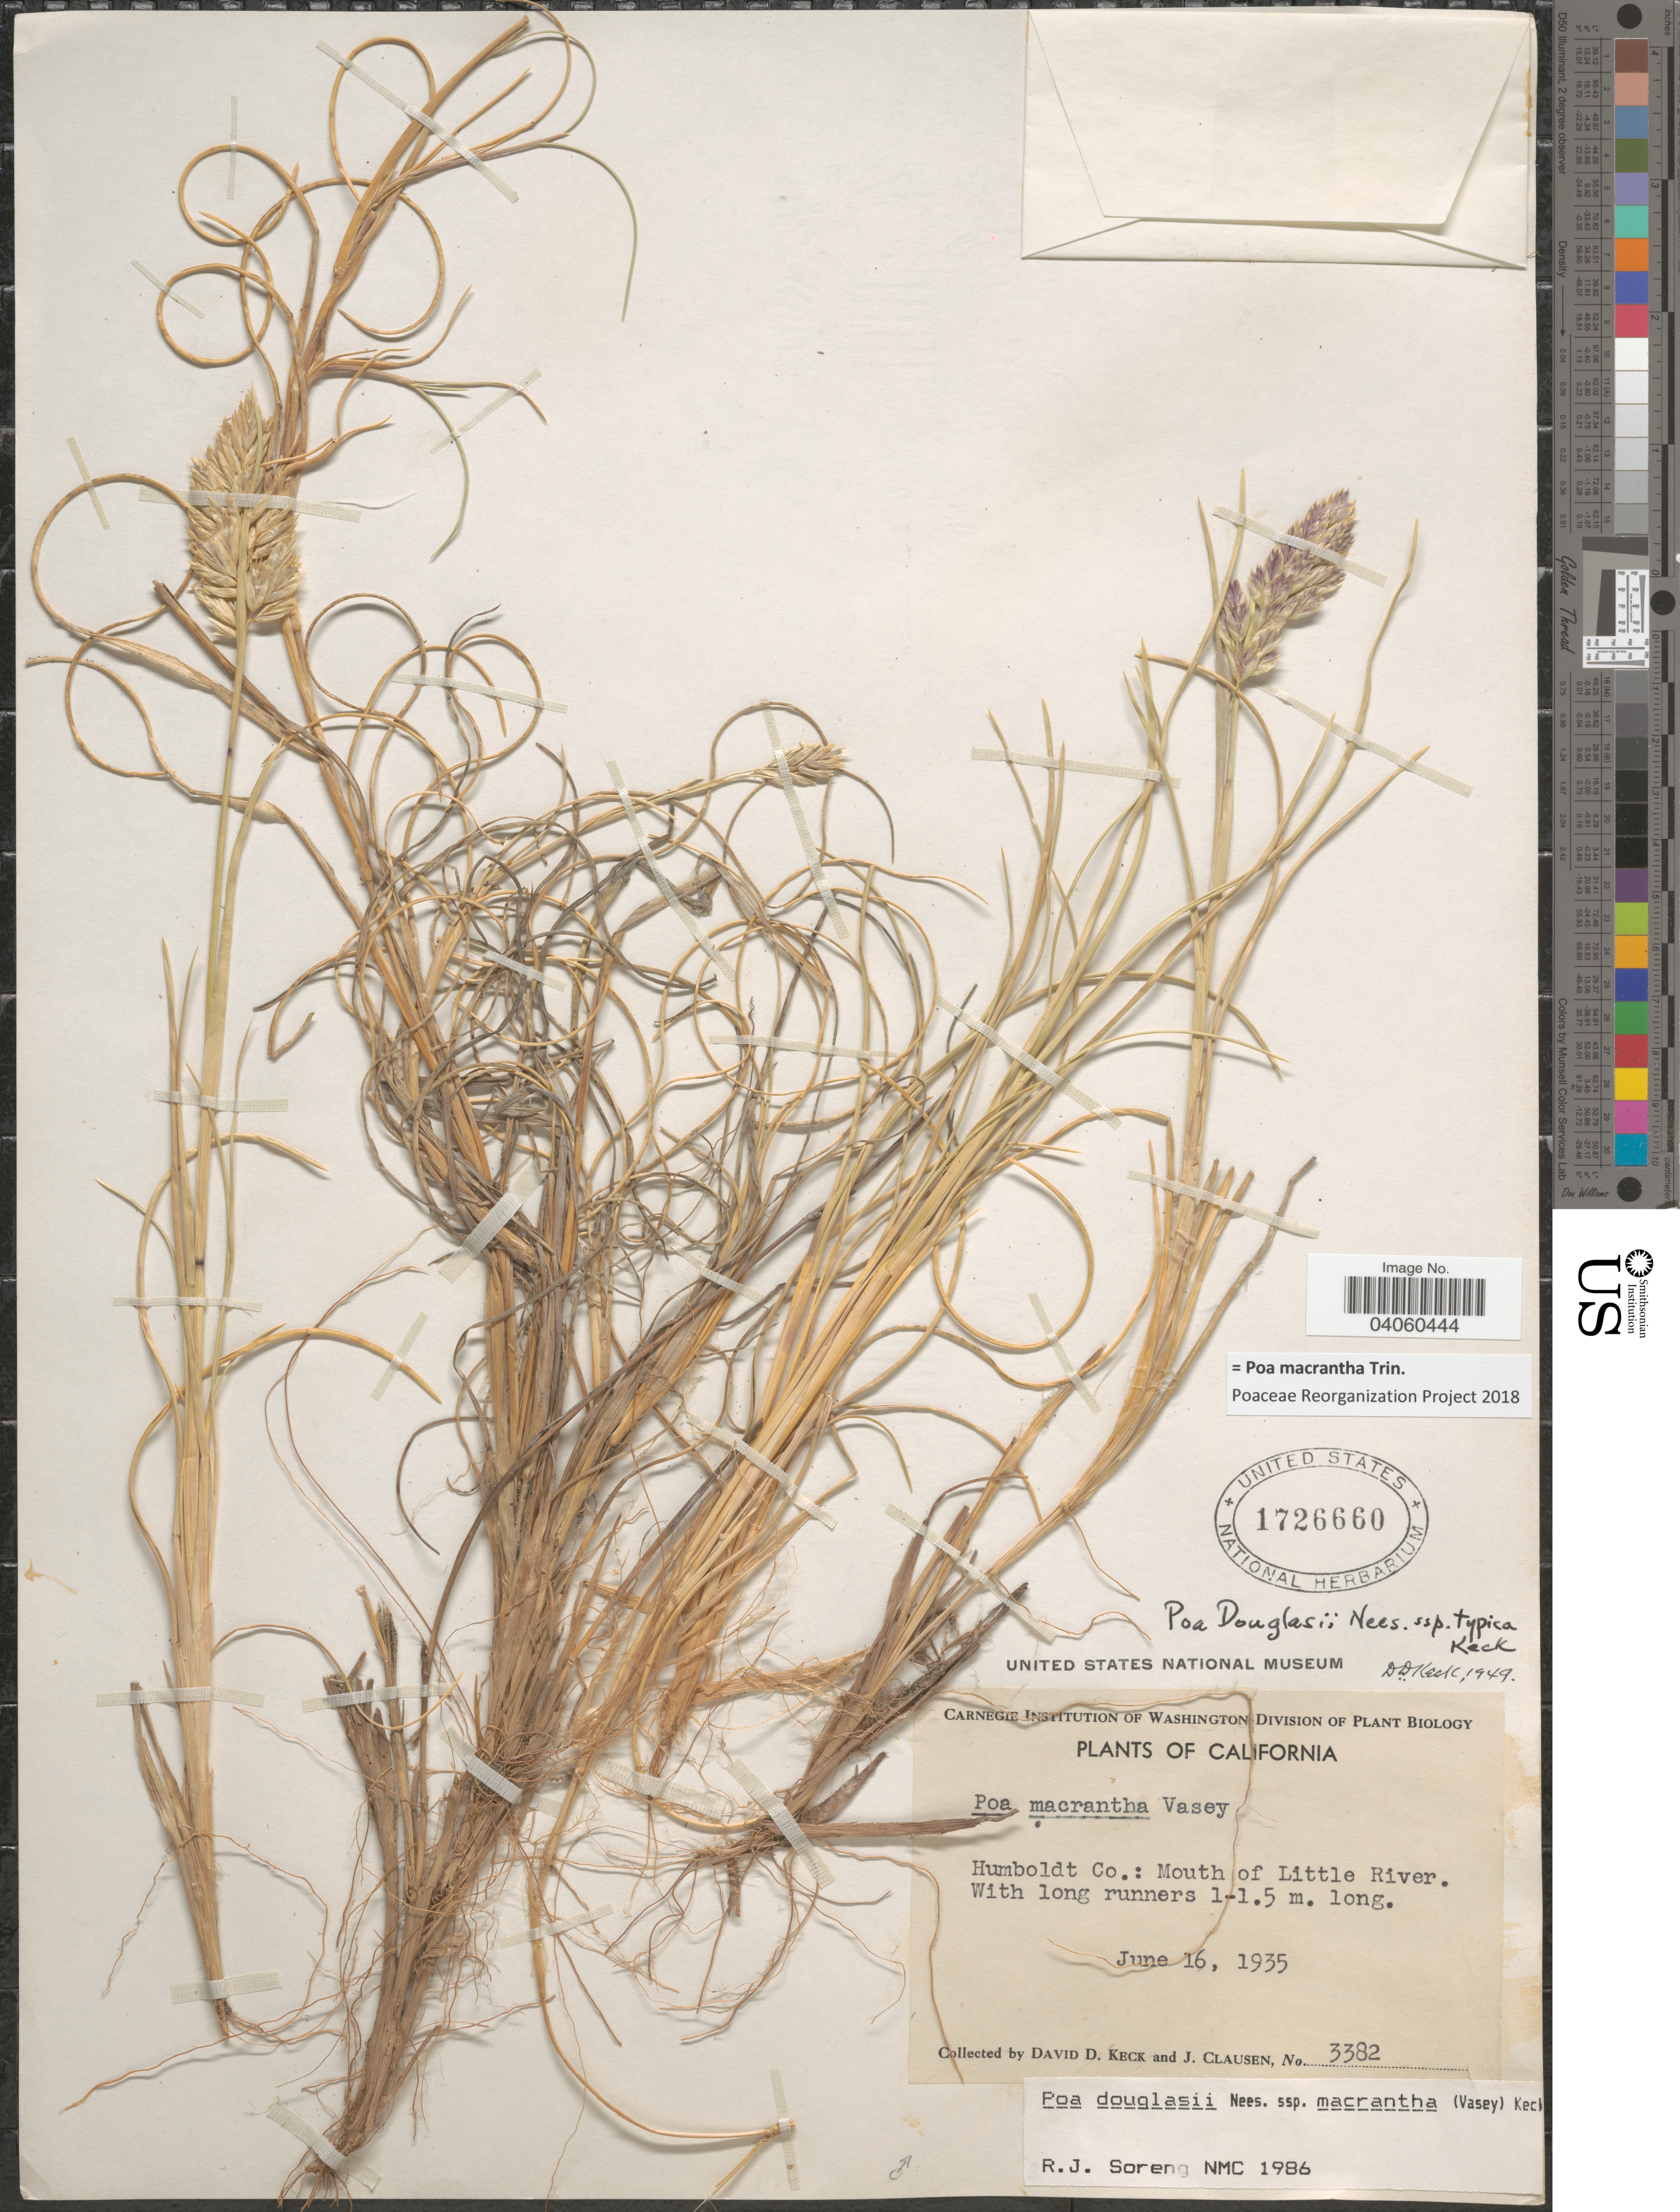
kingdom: Plantae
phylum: Tracheophyta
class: Liliopsida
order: Poales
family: Poaceae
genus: Poa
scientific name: Poa macrantha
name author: Vasey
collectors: D. D. Keck & J. Clausen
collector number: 3382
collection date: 1935-06-16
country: United States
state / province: California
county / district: Humboldt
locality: Humboldt Co.: Mouth of Little River.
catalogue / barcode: US 1726660